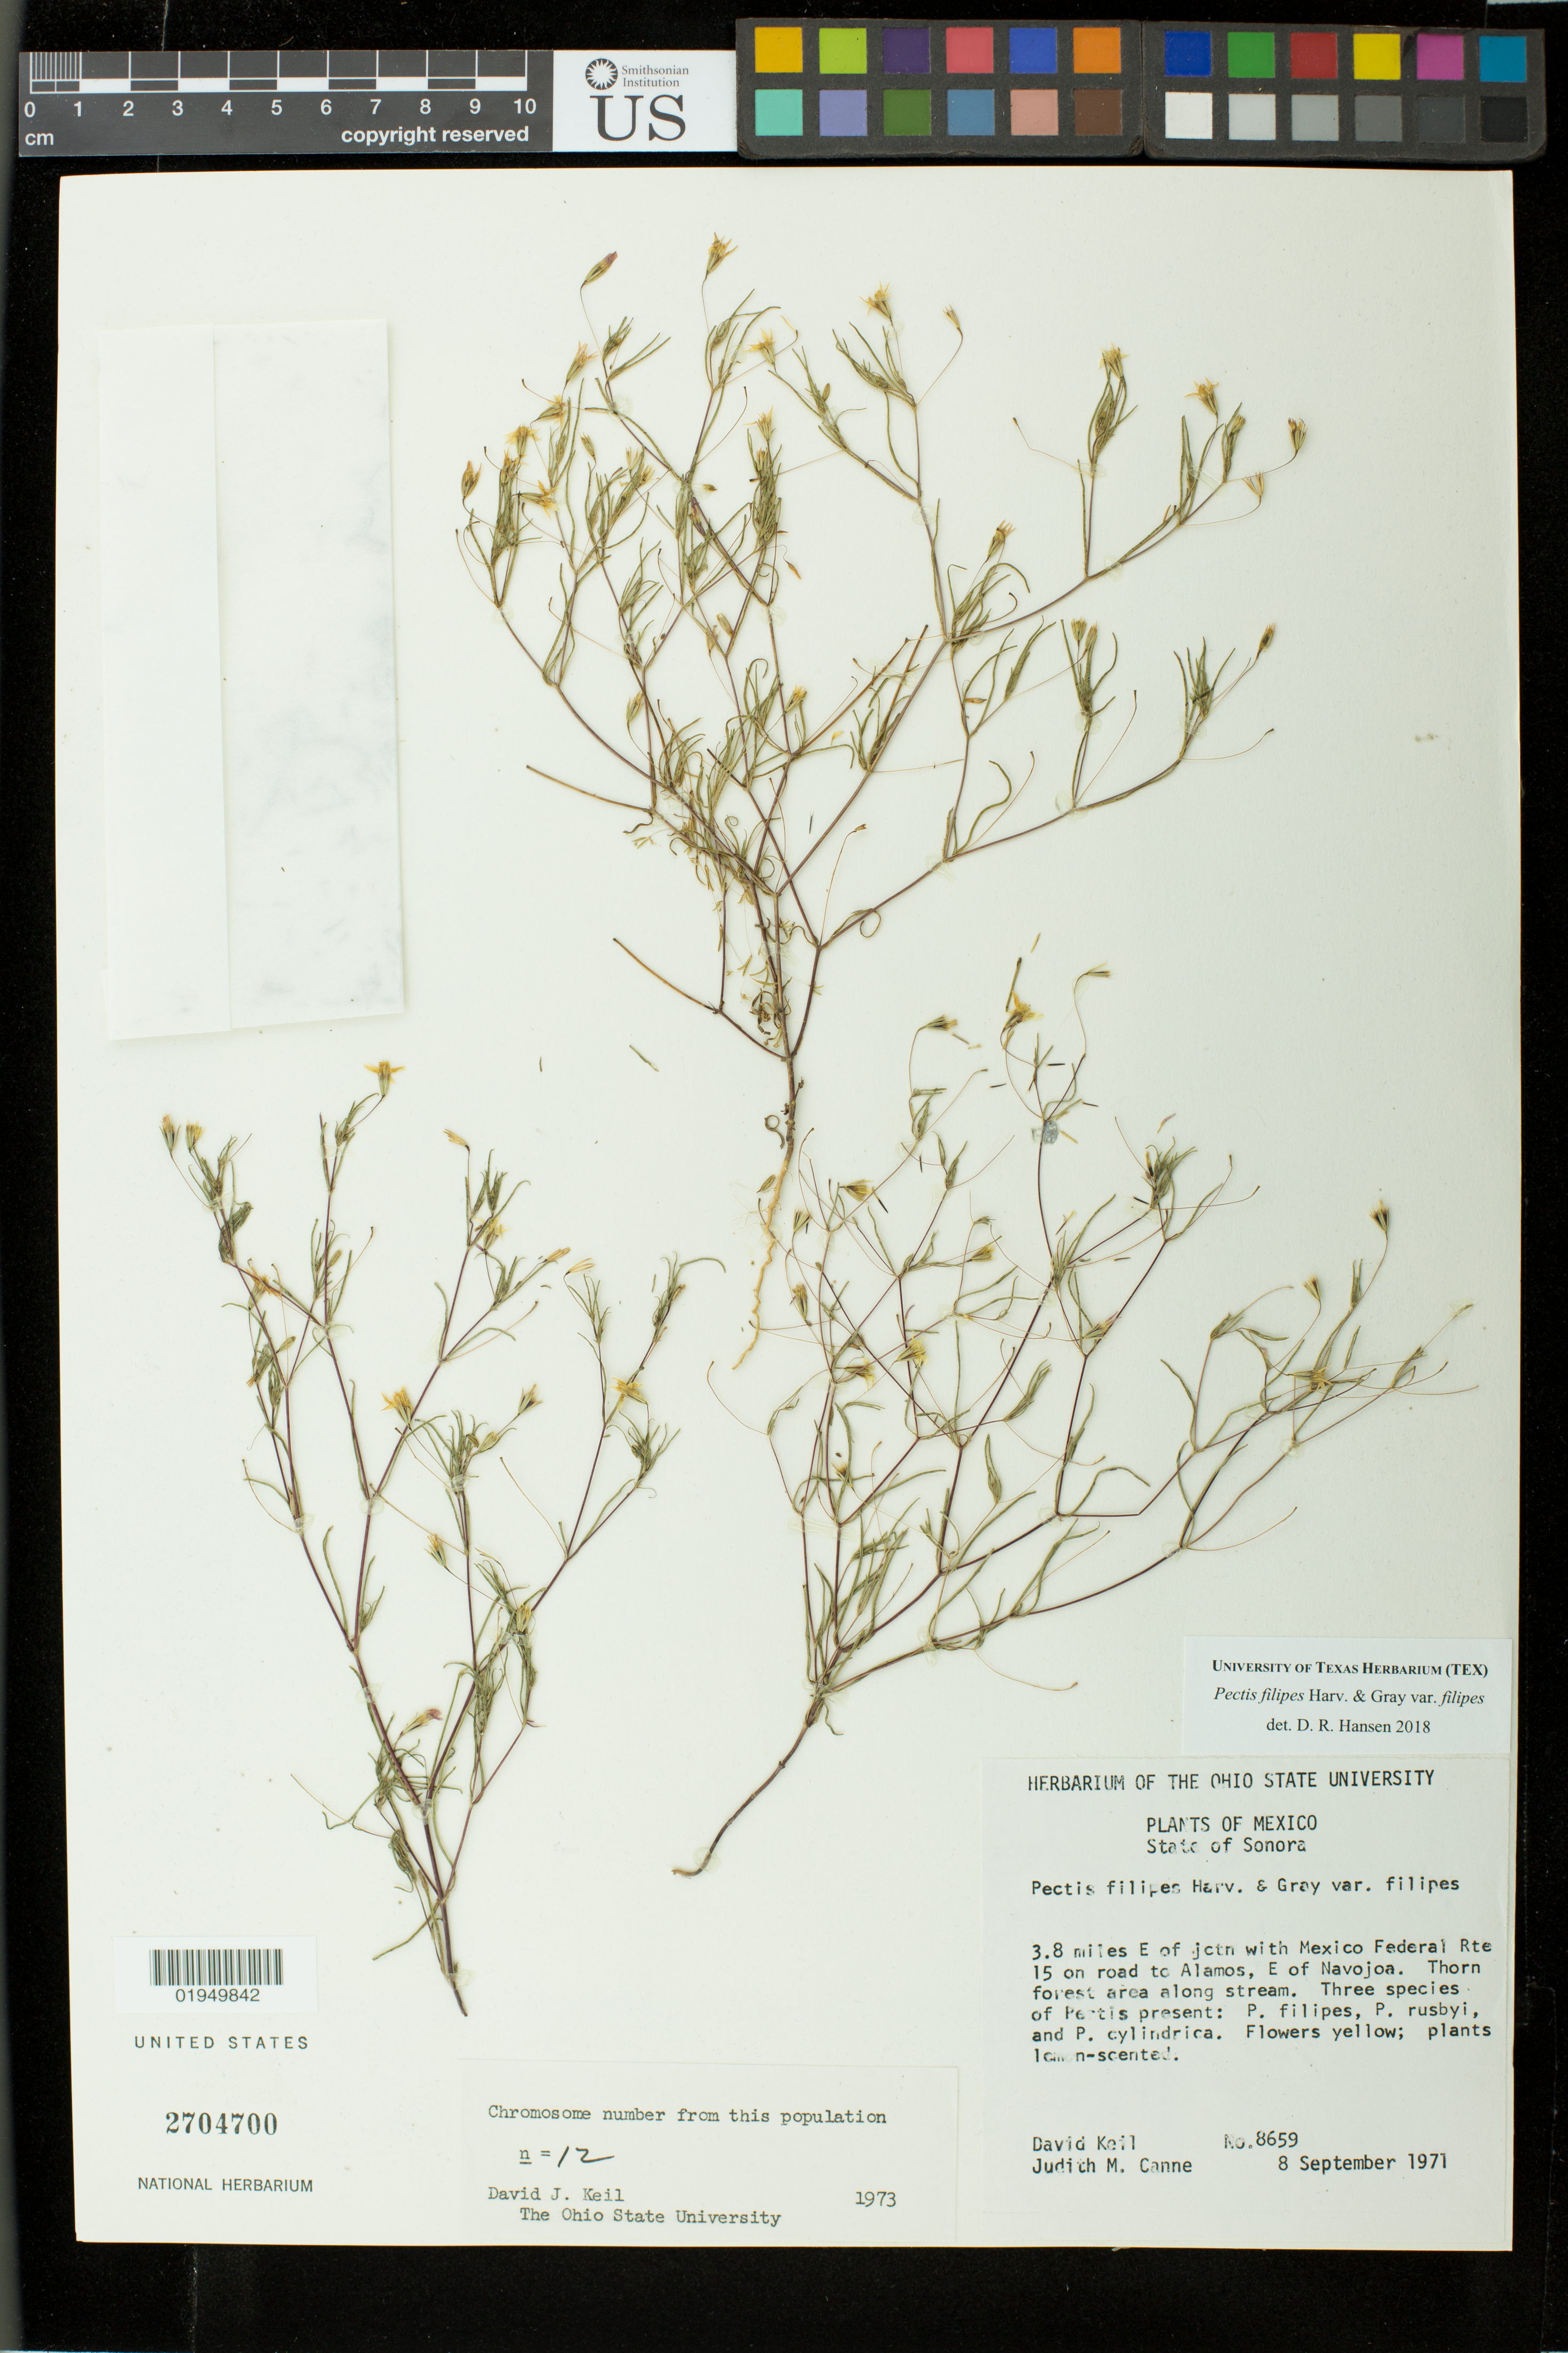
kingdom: Plantae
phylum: Tracheophyta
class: Magnoliopsida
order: Asterales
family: Asteraceae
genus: Pectis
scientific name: Pectis filipes var. filipes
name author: Harv. & A. Gray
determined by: Hansen, D. R.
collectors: D. J. Keil & J. M. Canne-Hilliker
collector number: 8659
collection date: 1971-09-08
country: Mexico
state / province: Sonora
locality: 3.8 miles E of jctn with Mexico Federal Rte 15 on road to Alamos, E of Navojoa.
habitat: Thorn forest area along stream.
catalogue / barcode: US 2704700